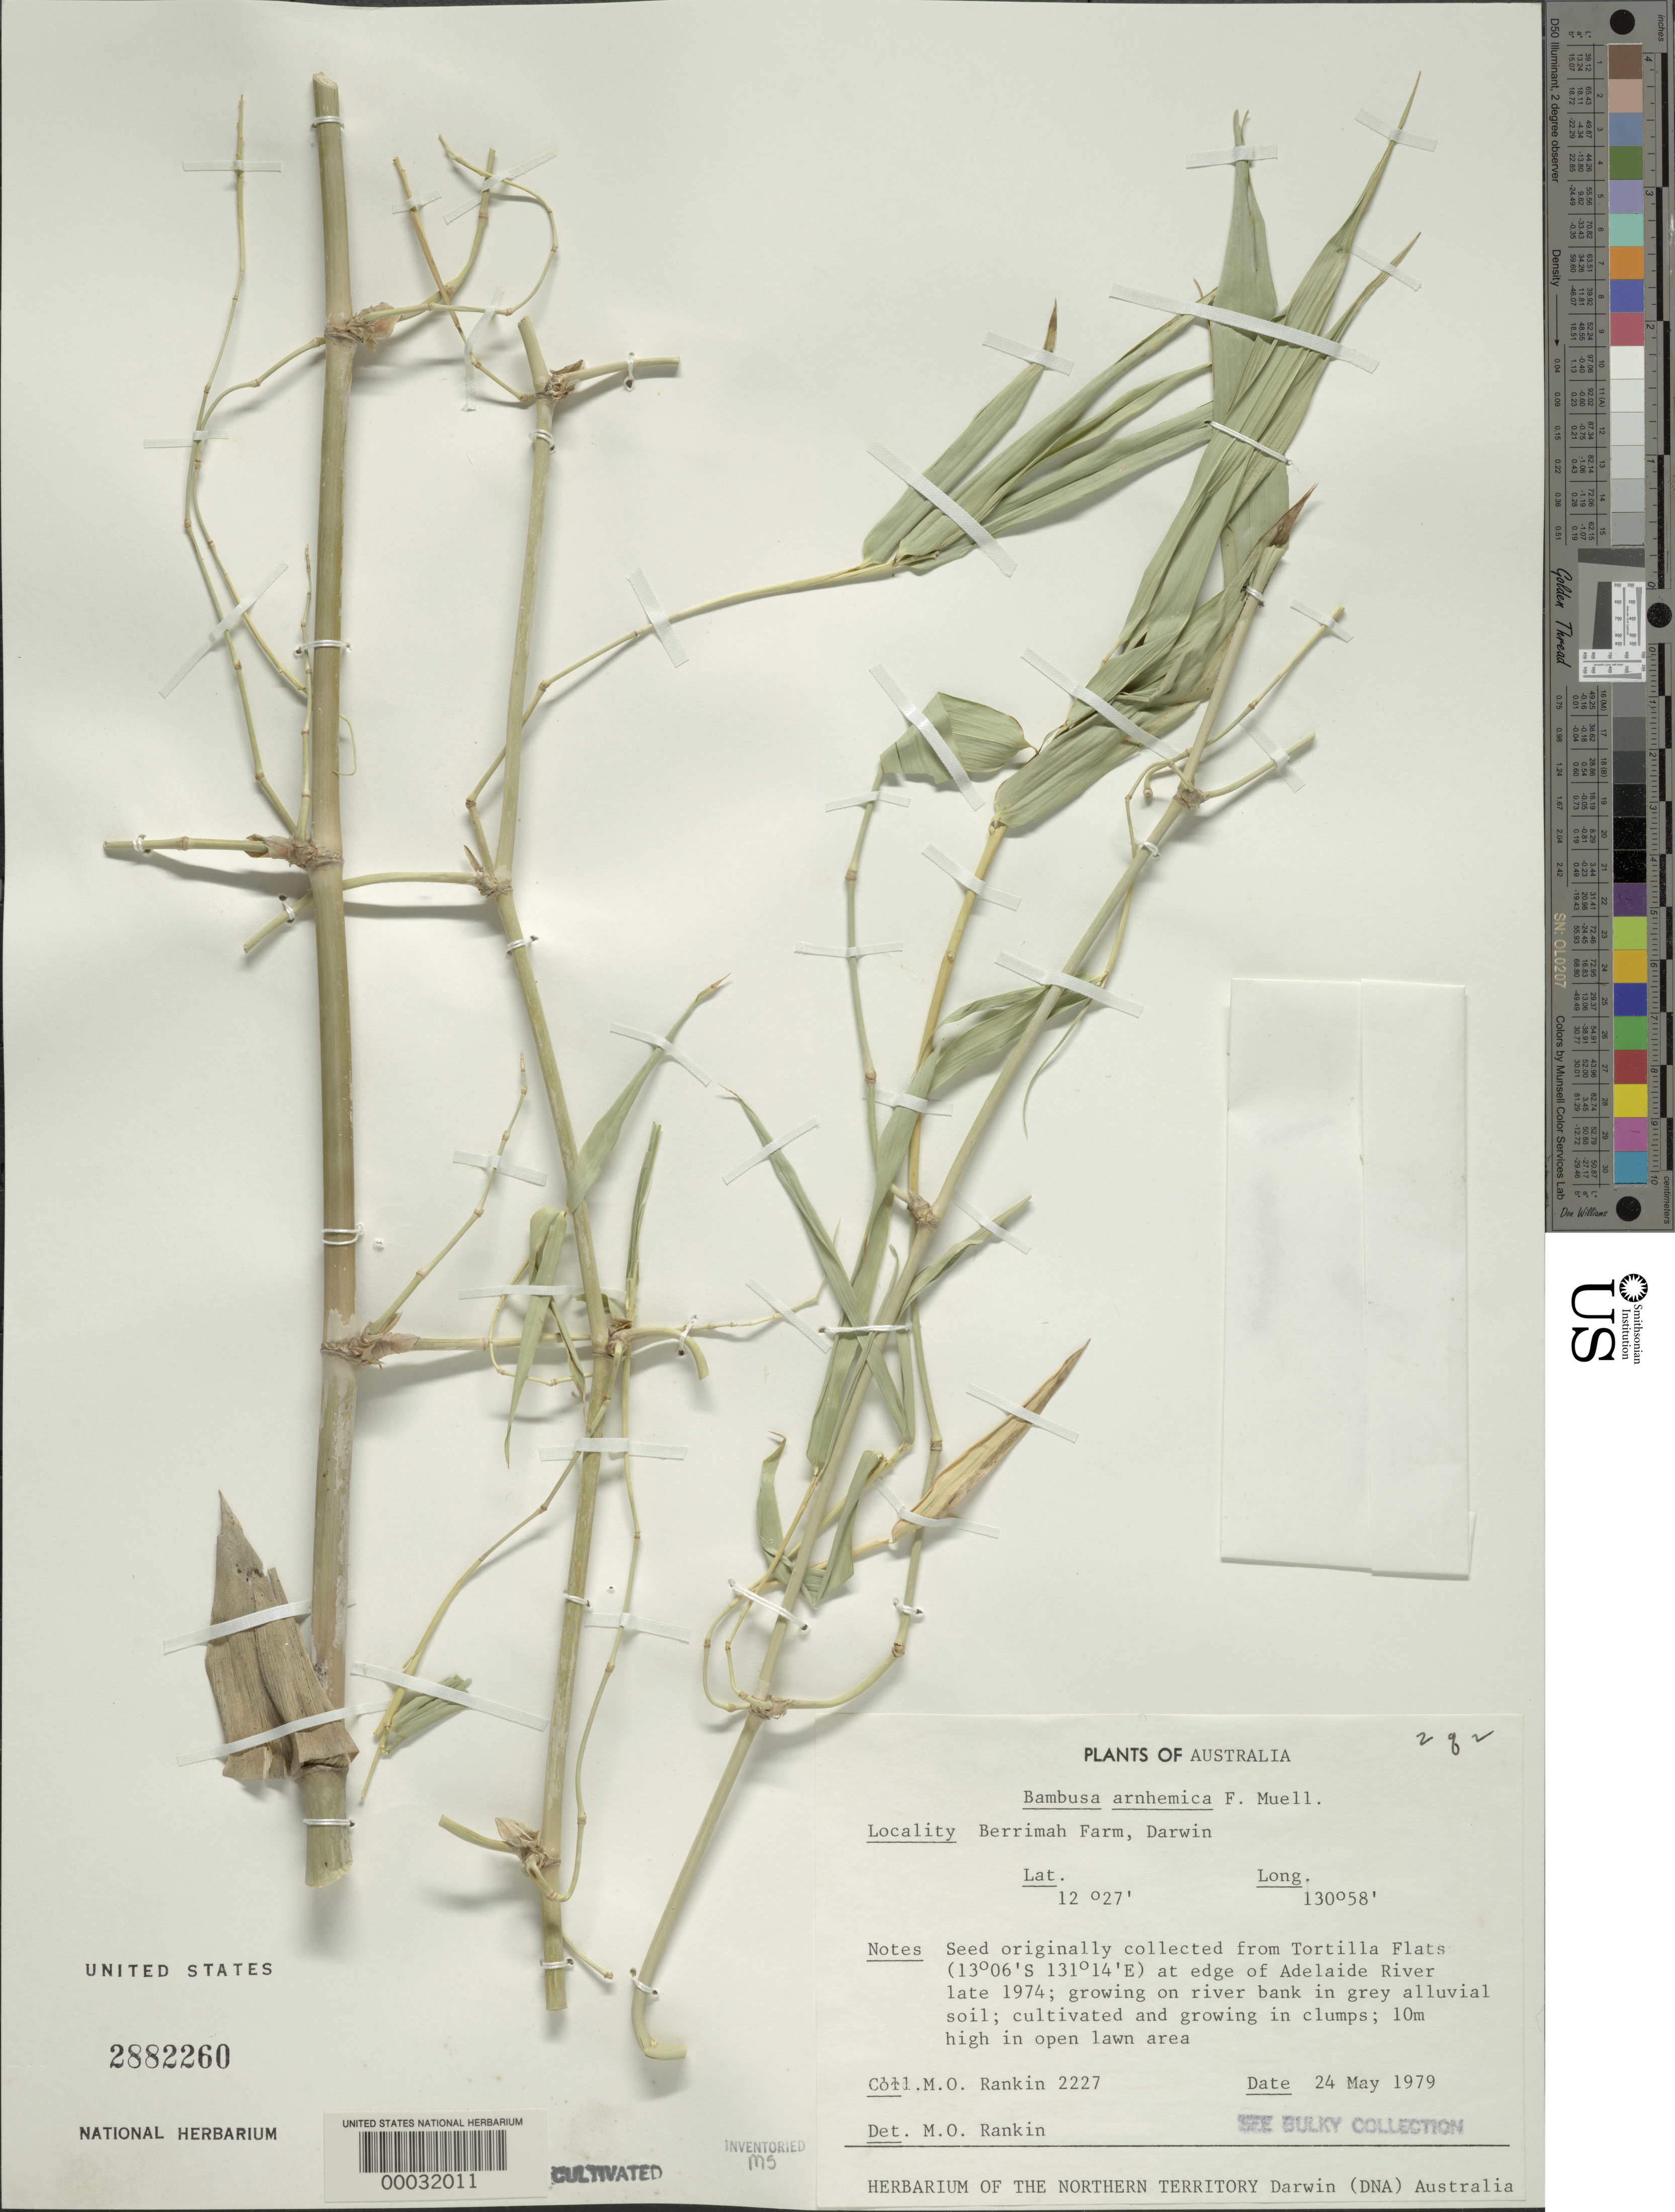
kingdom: Plantae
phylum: Tracheophyta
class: Liliopsida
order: Poales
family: Poaceae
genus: Bambusa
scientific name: Bambusa arnhemica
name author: F. Muell.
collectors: M. Rankin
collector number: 2227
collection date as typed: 24 May 1979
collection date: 1979-05-24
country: Australia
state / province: Northern Territory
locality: Darwin, berrimah farm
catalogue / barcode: US 2882260